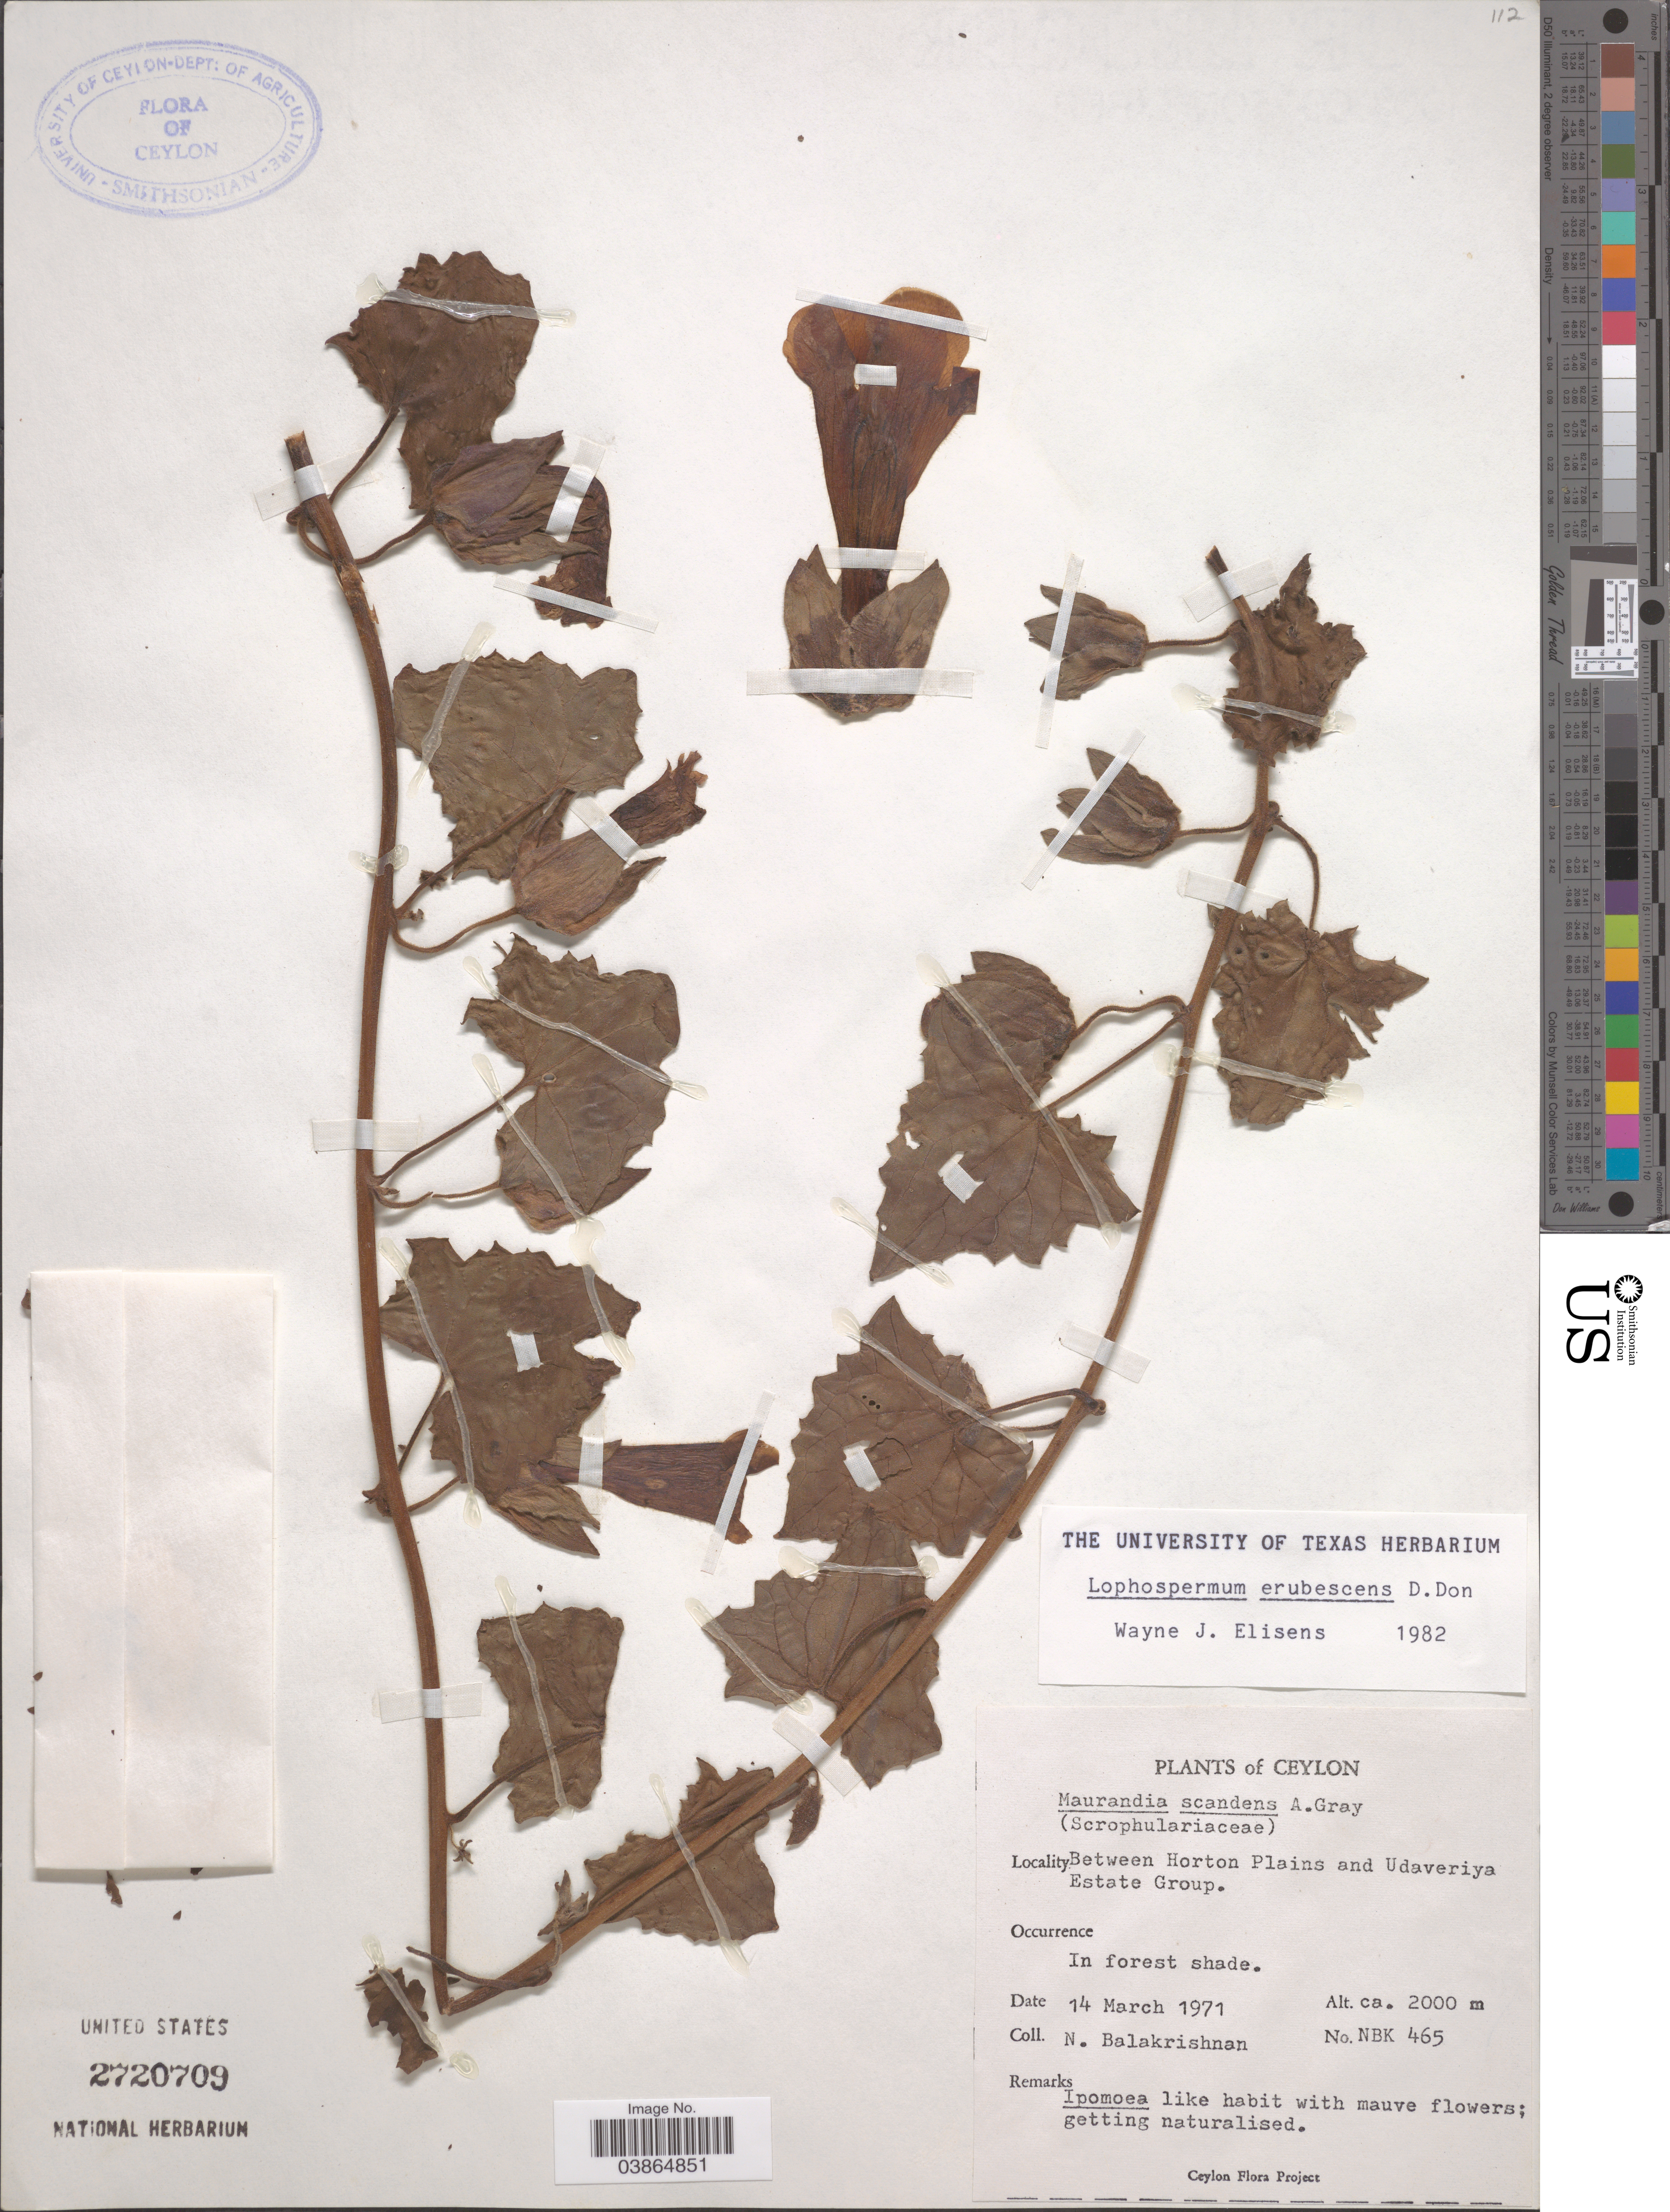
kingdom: Plantae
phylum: Tracheophyta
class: Magnoliopsida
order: Lamiales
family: Plantaginaceae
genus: Maurandya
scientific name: Maurandya erubescens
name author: (D. Don) A. Gray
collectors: N. Balakrishnan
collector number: NBK 465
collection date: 1971-03-14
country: Sri Lanka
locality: Ceylon. Between Horton Plains and Udaveriya Estate Group.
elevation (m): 2000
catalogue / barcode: US 2720709